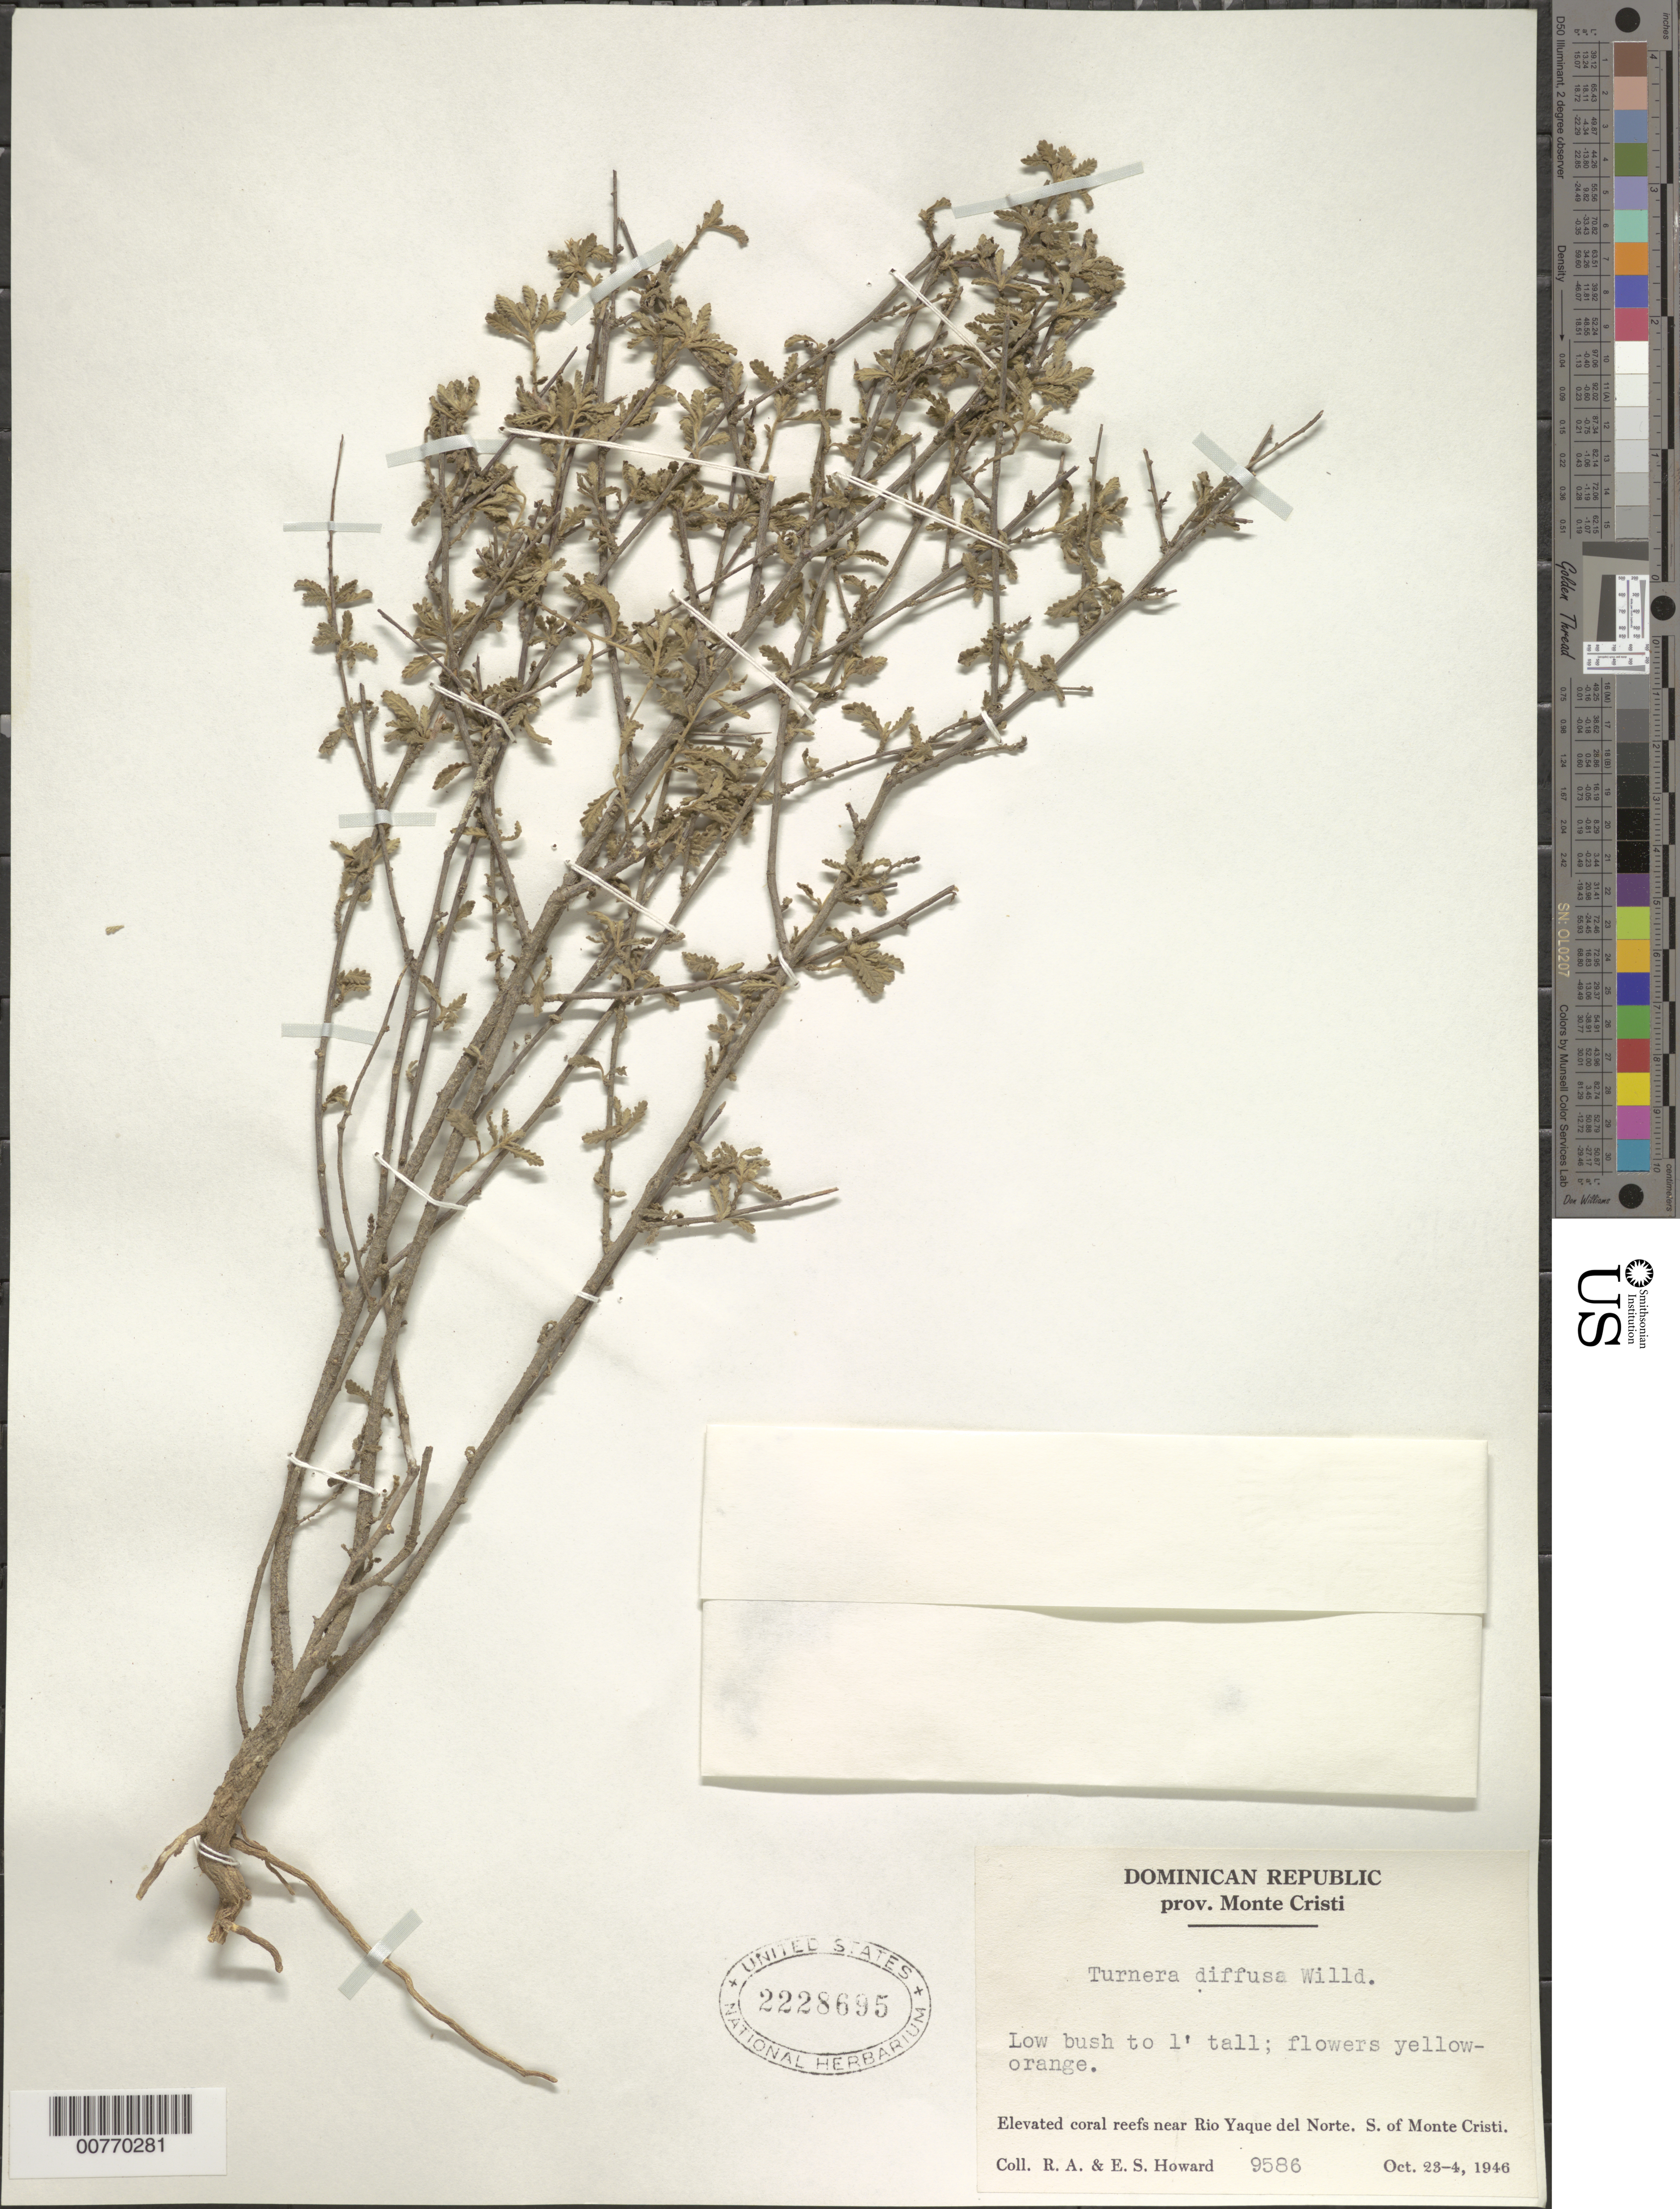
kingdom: Plantae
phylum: Tracheophyta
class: Magnoliopsida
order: Malpighiales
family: Turneraceae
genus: Turnera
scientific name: Turnera diffusa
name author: Willd. ex Schult.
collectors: R. A. Howard & E. S. Howard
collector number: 9586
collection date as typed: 23 Oct 1946 24 Oct 1946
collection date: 1946-10-23/1946-10-24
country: Dominican Republic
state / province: Monte Cristi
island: Hispaniola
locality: Near Río Yaque del Norte, south of Montecristi.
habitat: Elevated coral reefs.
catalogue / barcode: US 2228695